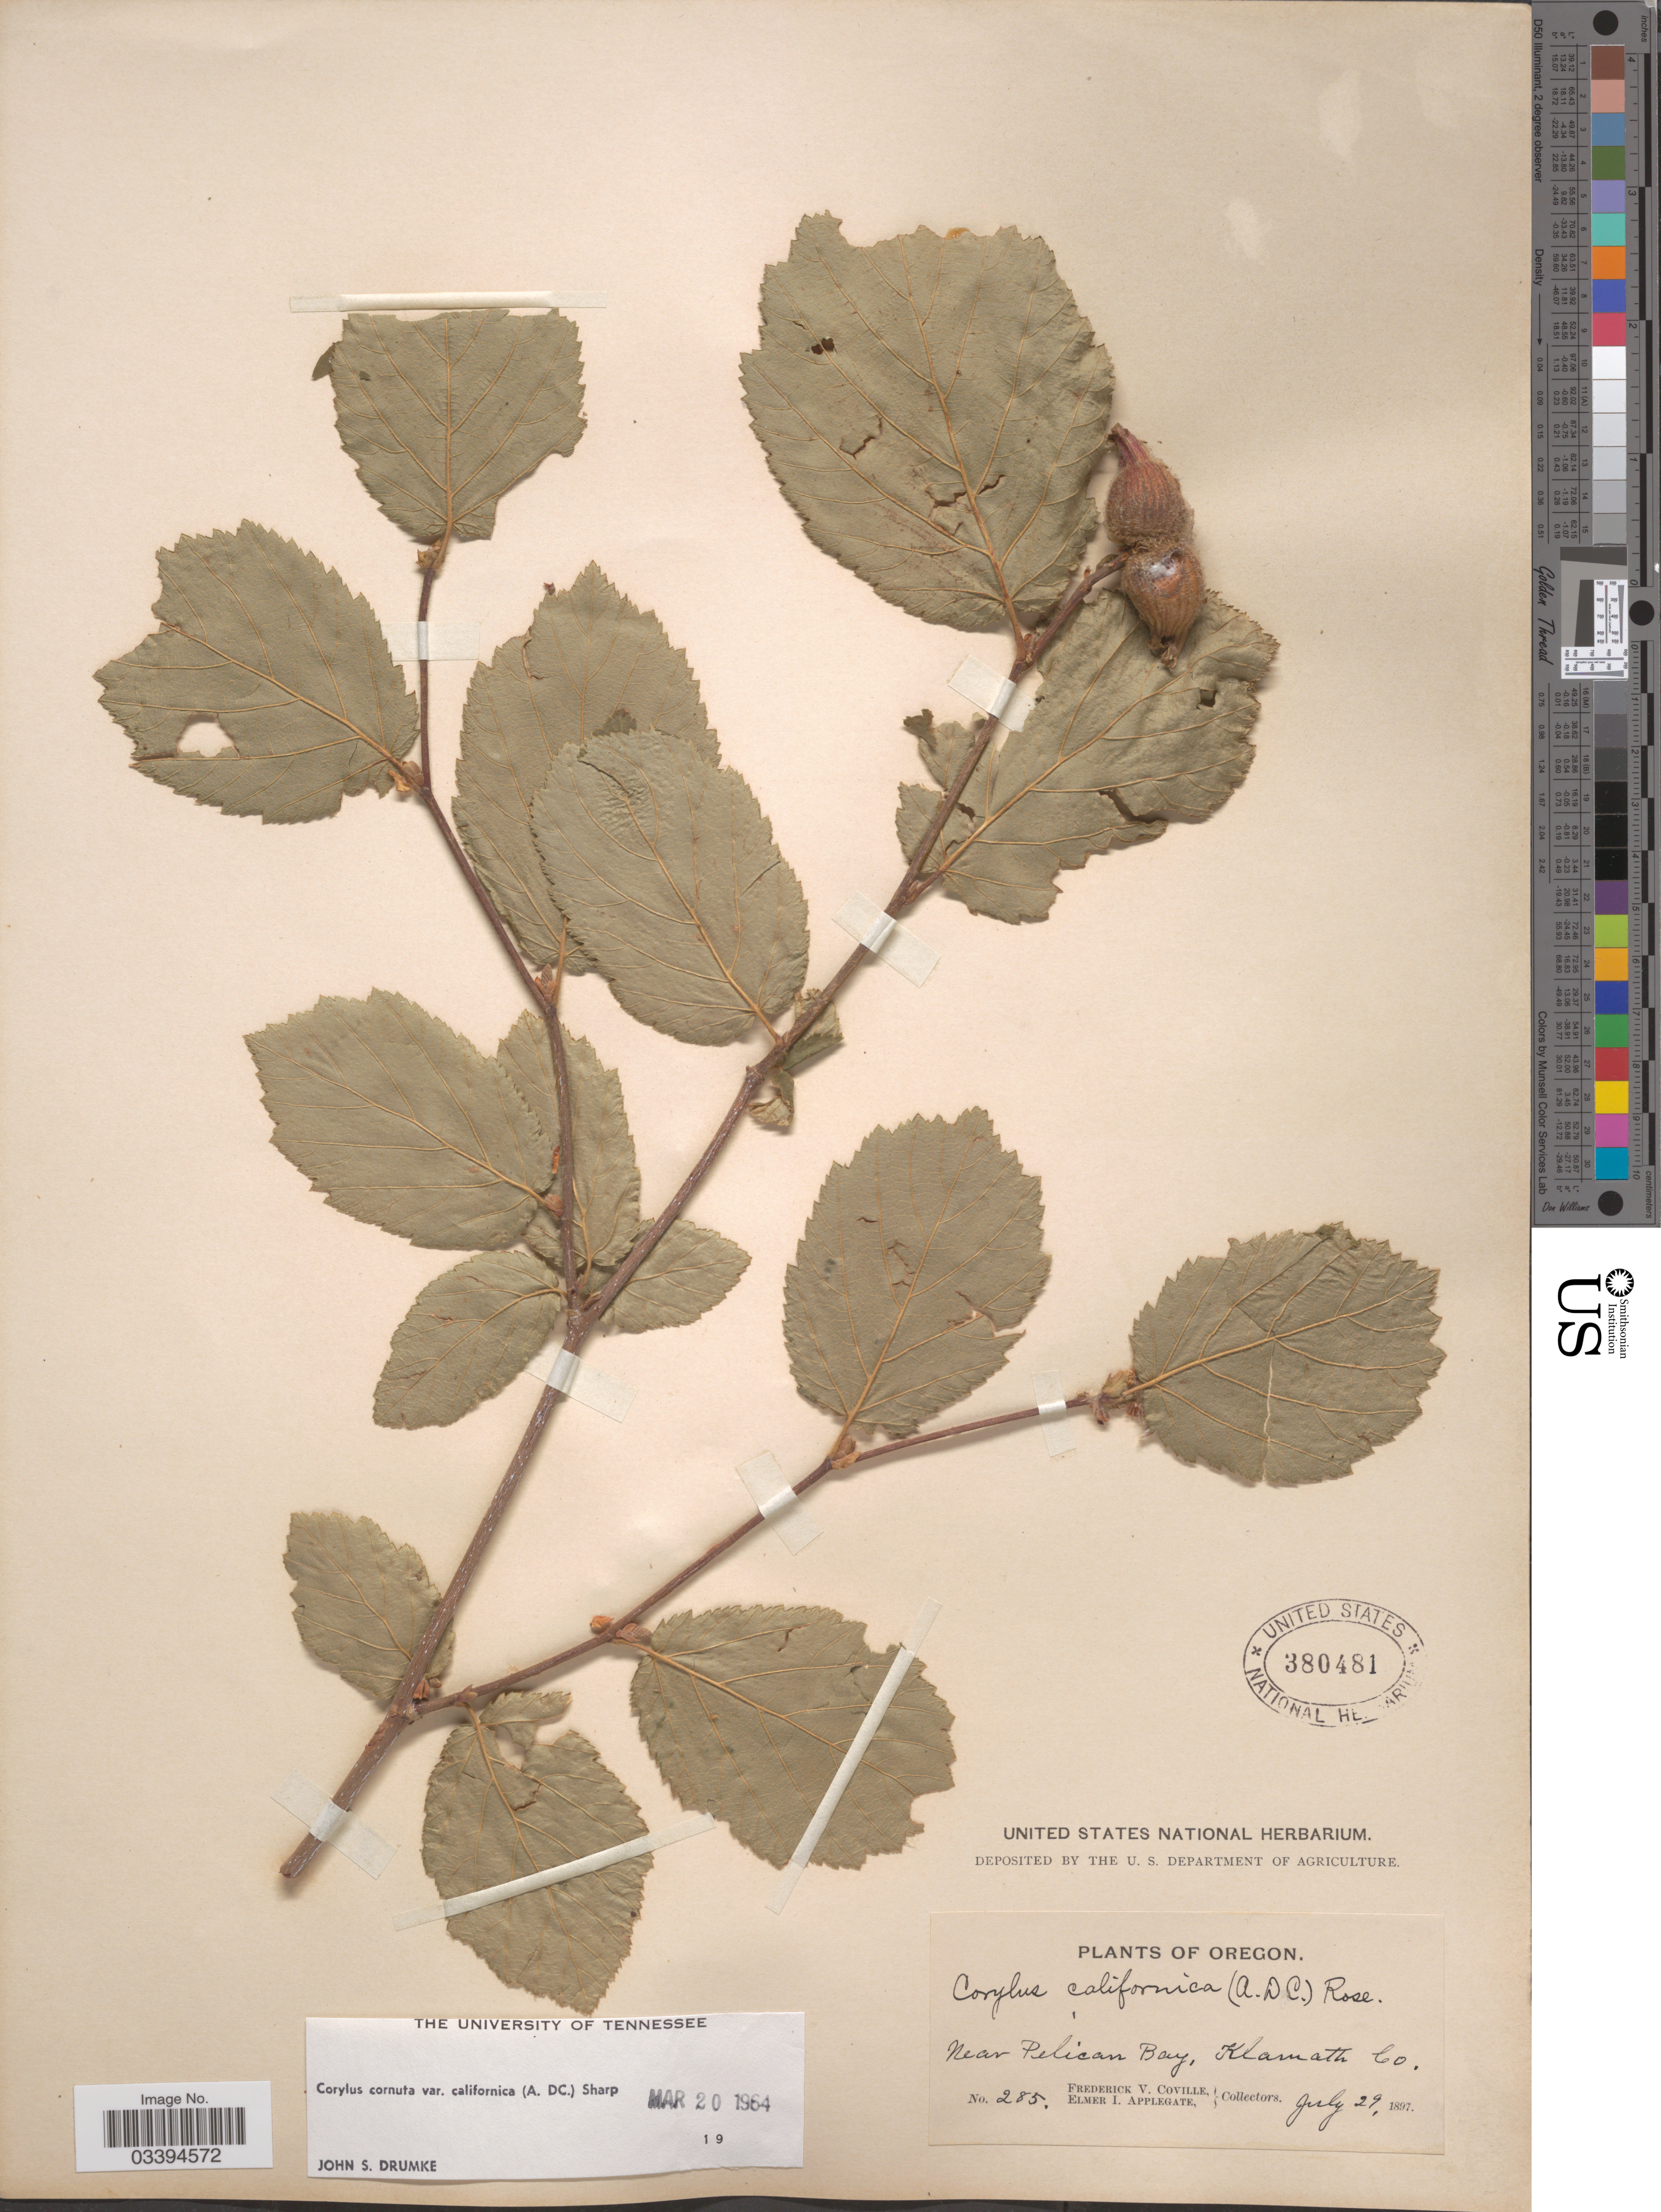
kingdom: Plantae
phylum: Tracheophyta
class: Magnoliopsida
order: Fagales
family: Betulaceae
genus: Corylus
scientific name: Corylus californica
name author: (A. DC.) Rose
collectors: F. V. Coville & E. I. Applegate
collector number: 285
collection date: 1897-07-29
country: United States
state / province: Oregon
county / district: Klamath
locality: Near Pelican Bay, Klamath Co.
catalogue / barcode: US 380481